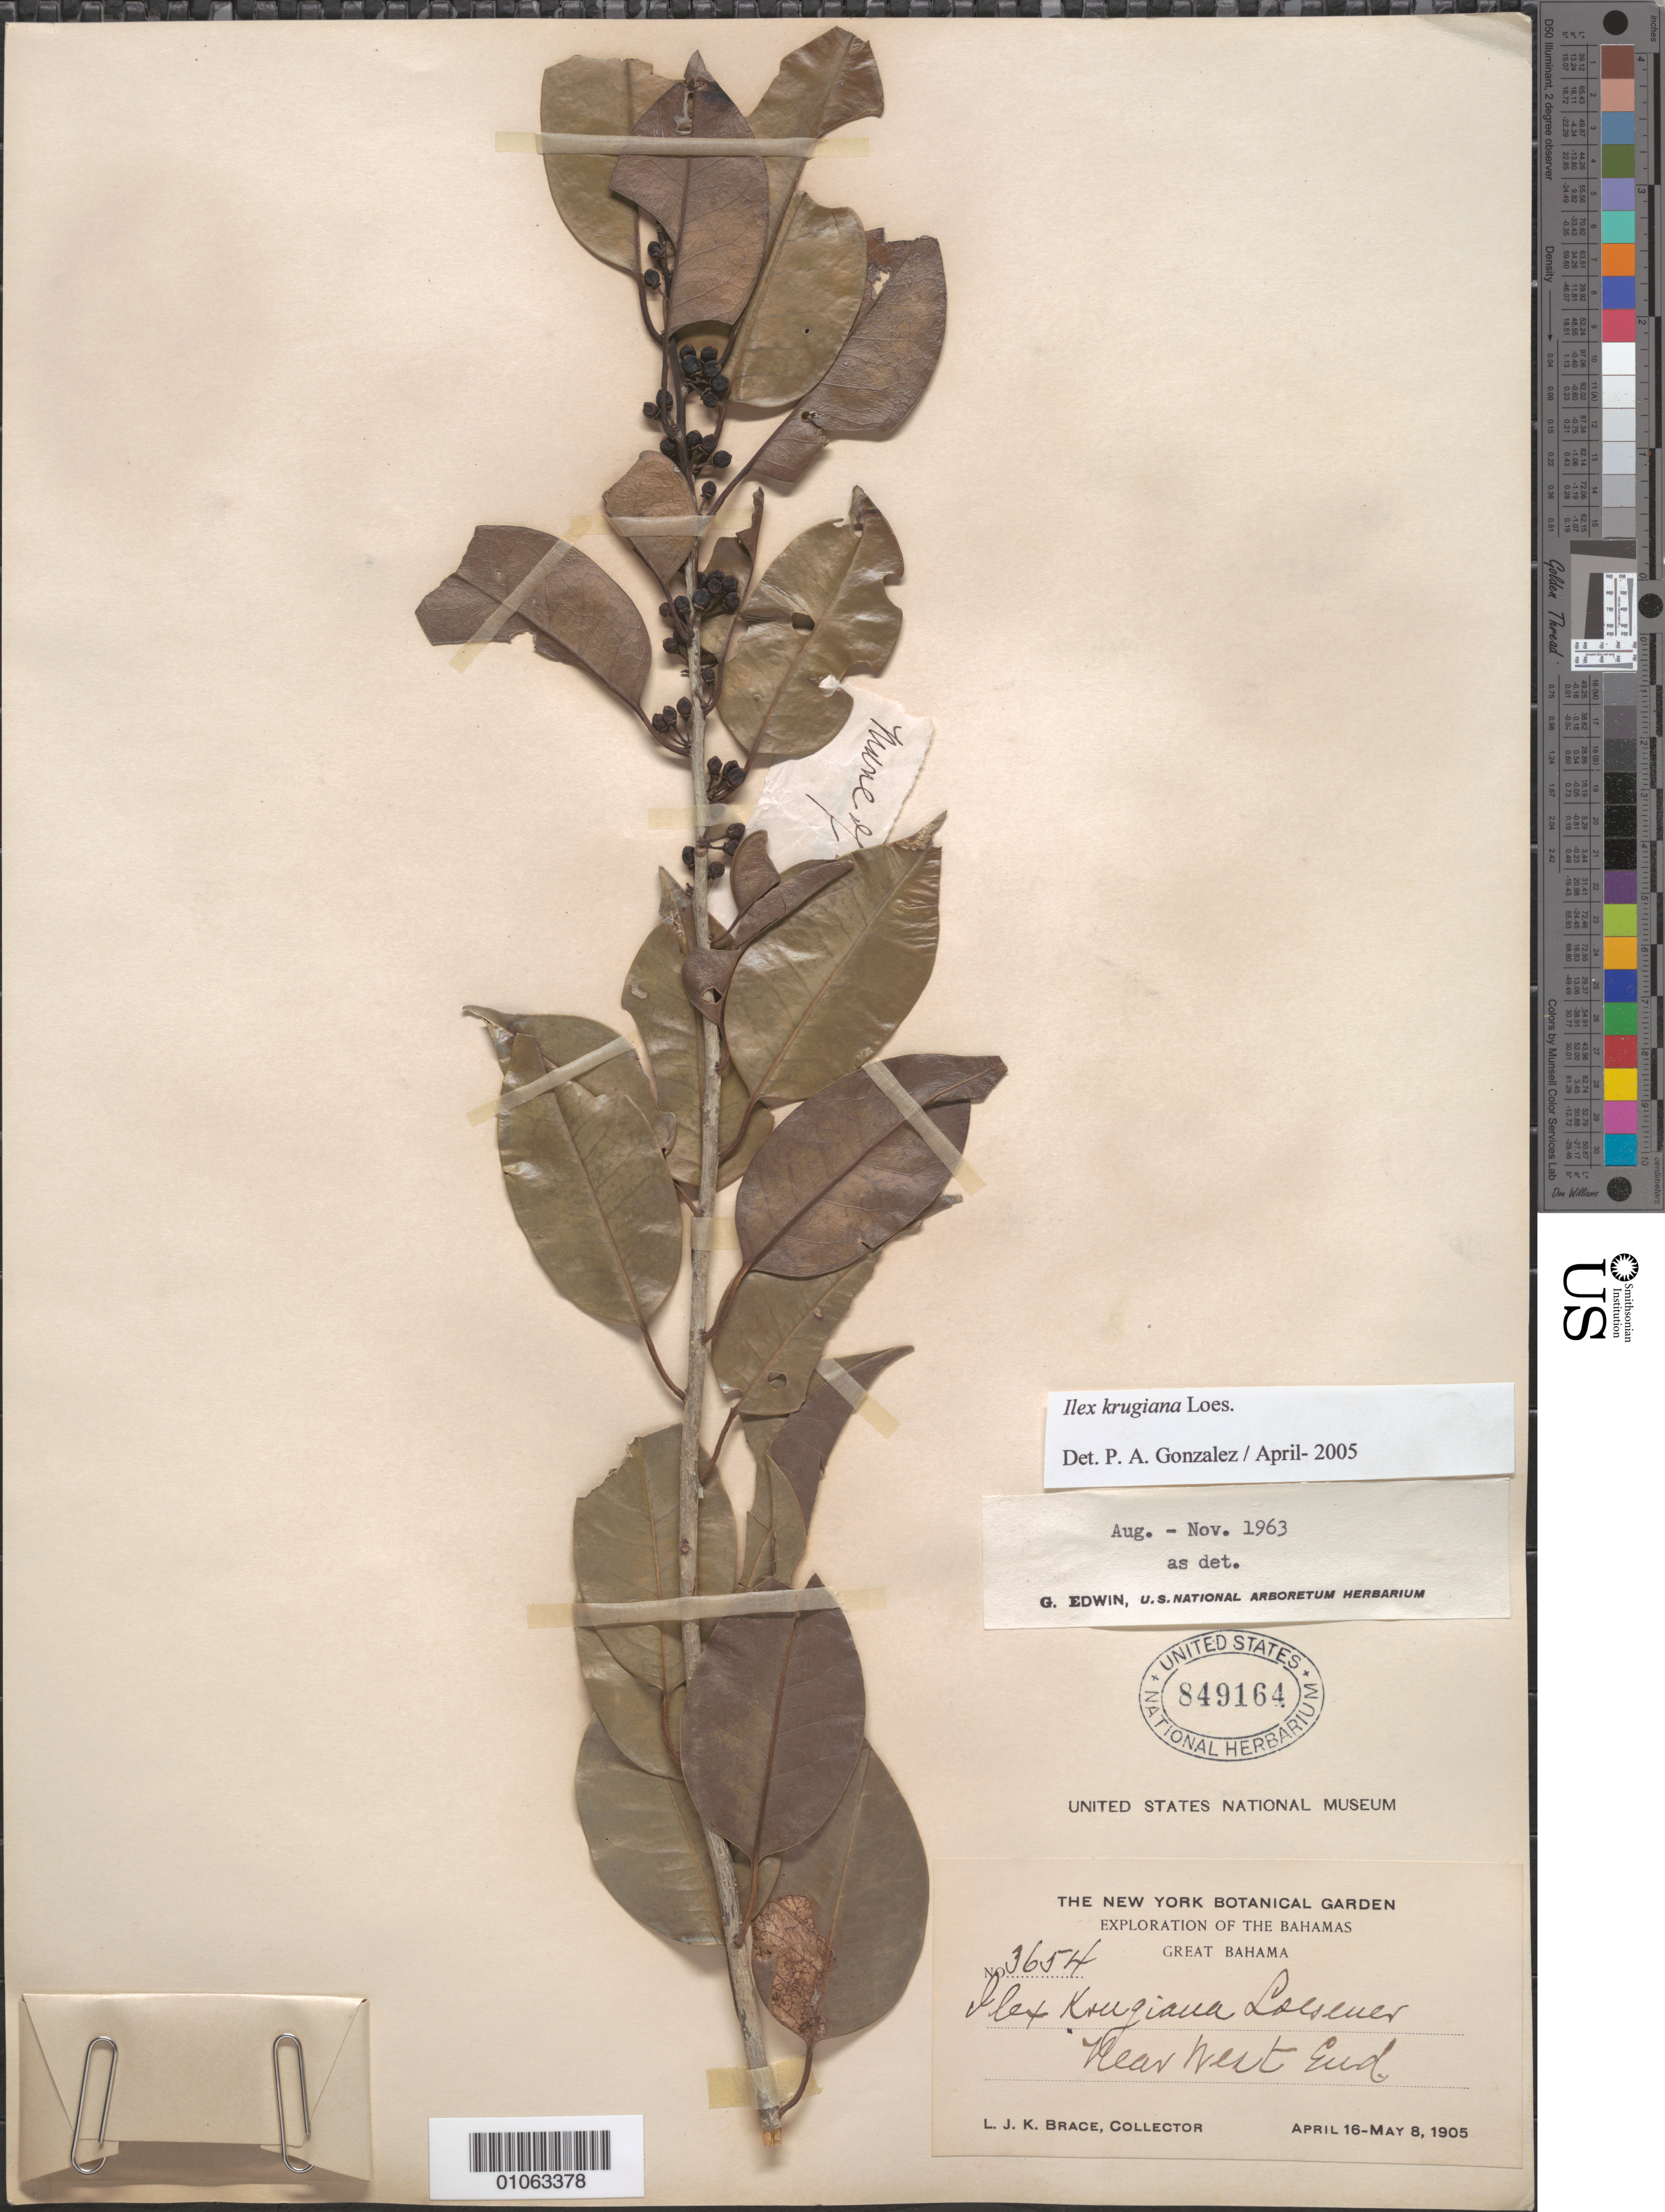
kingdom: Plantae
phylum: Tracheophyta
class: Magnoliopsida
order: Aquifoliales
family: Aquifoliaceae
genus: Ilex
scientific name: Ilex krugiana var. krugiana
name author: Loes.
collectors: L. J. K. Brace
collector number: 3654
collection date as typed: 16 Apr 1905 to 08 May 1905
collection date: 1905-04-16/1905-05-08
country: Bahamas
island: Great Bahama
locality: Near nest Eud.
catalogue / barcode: US 849164